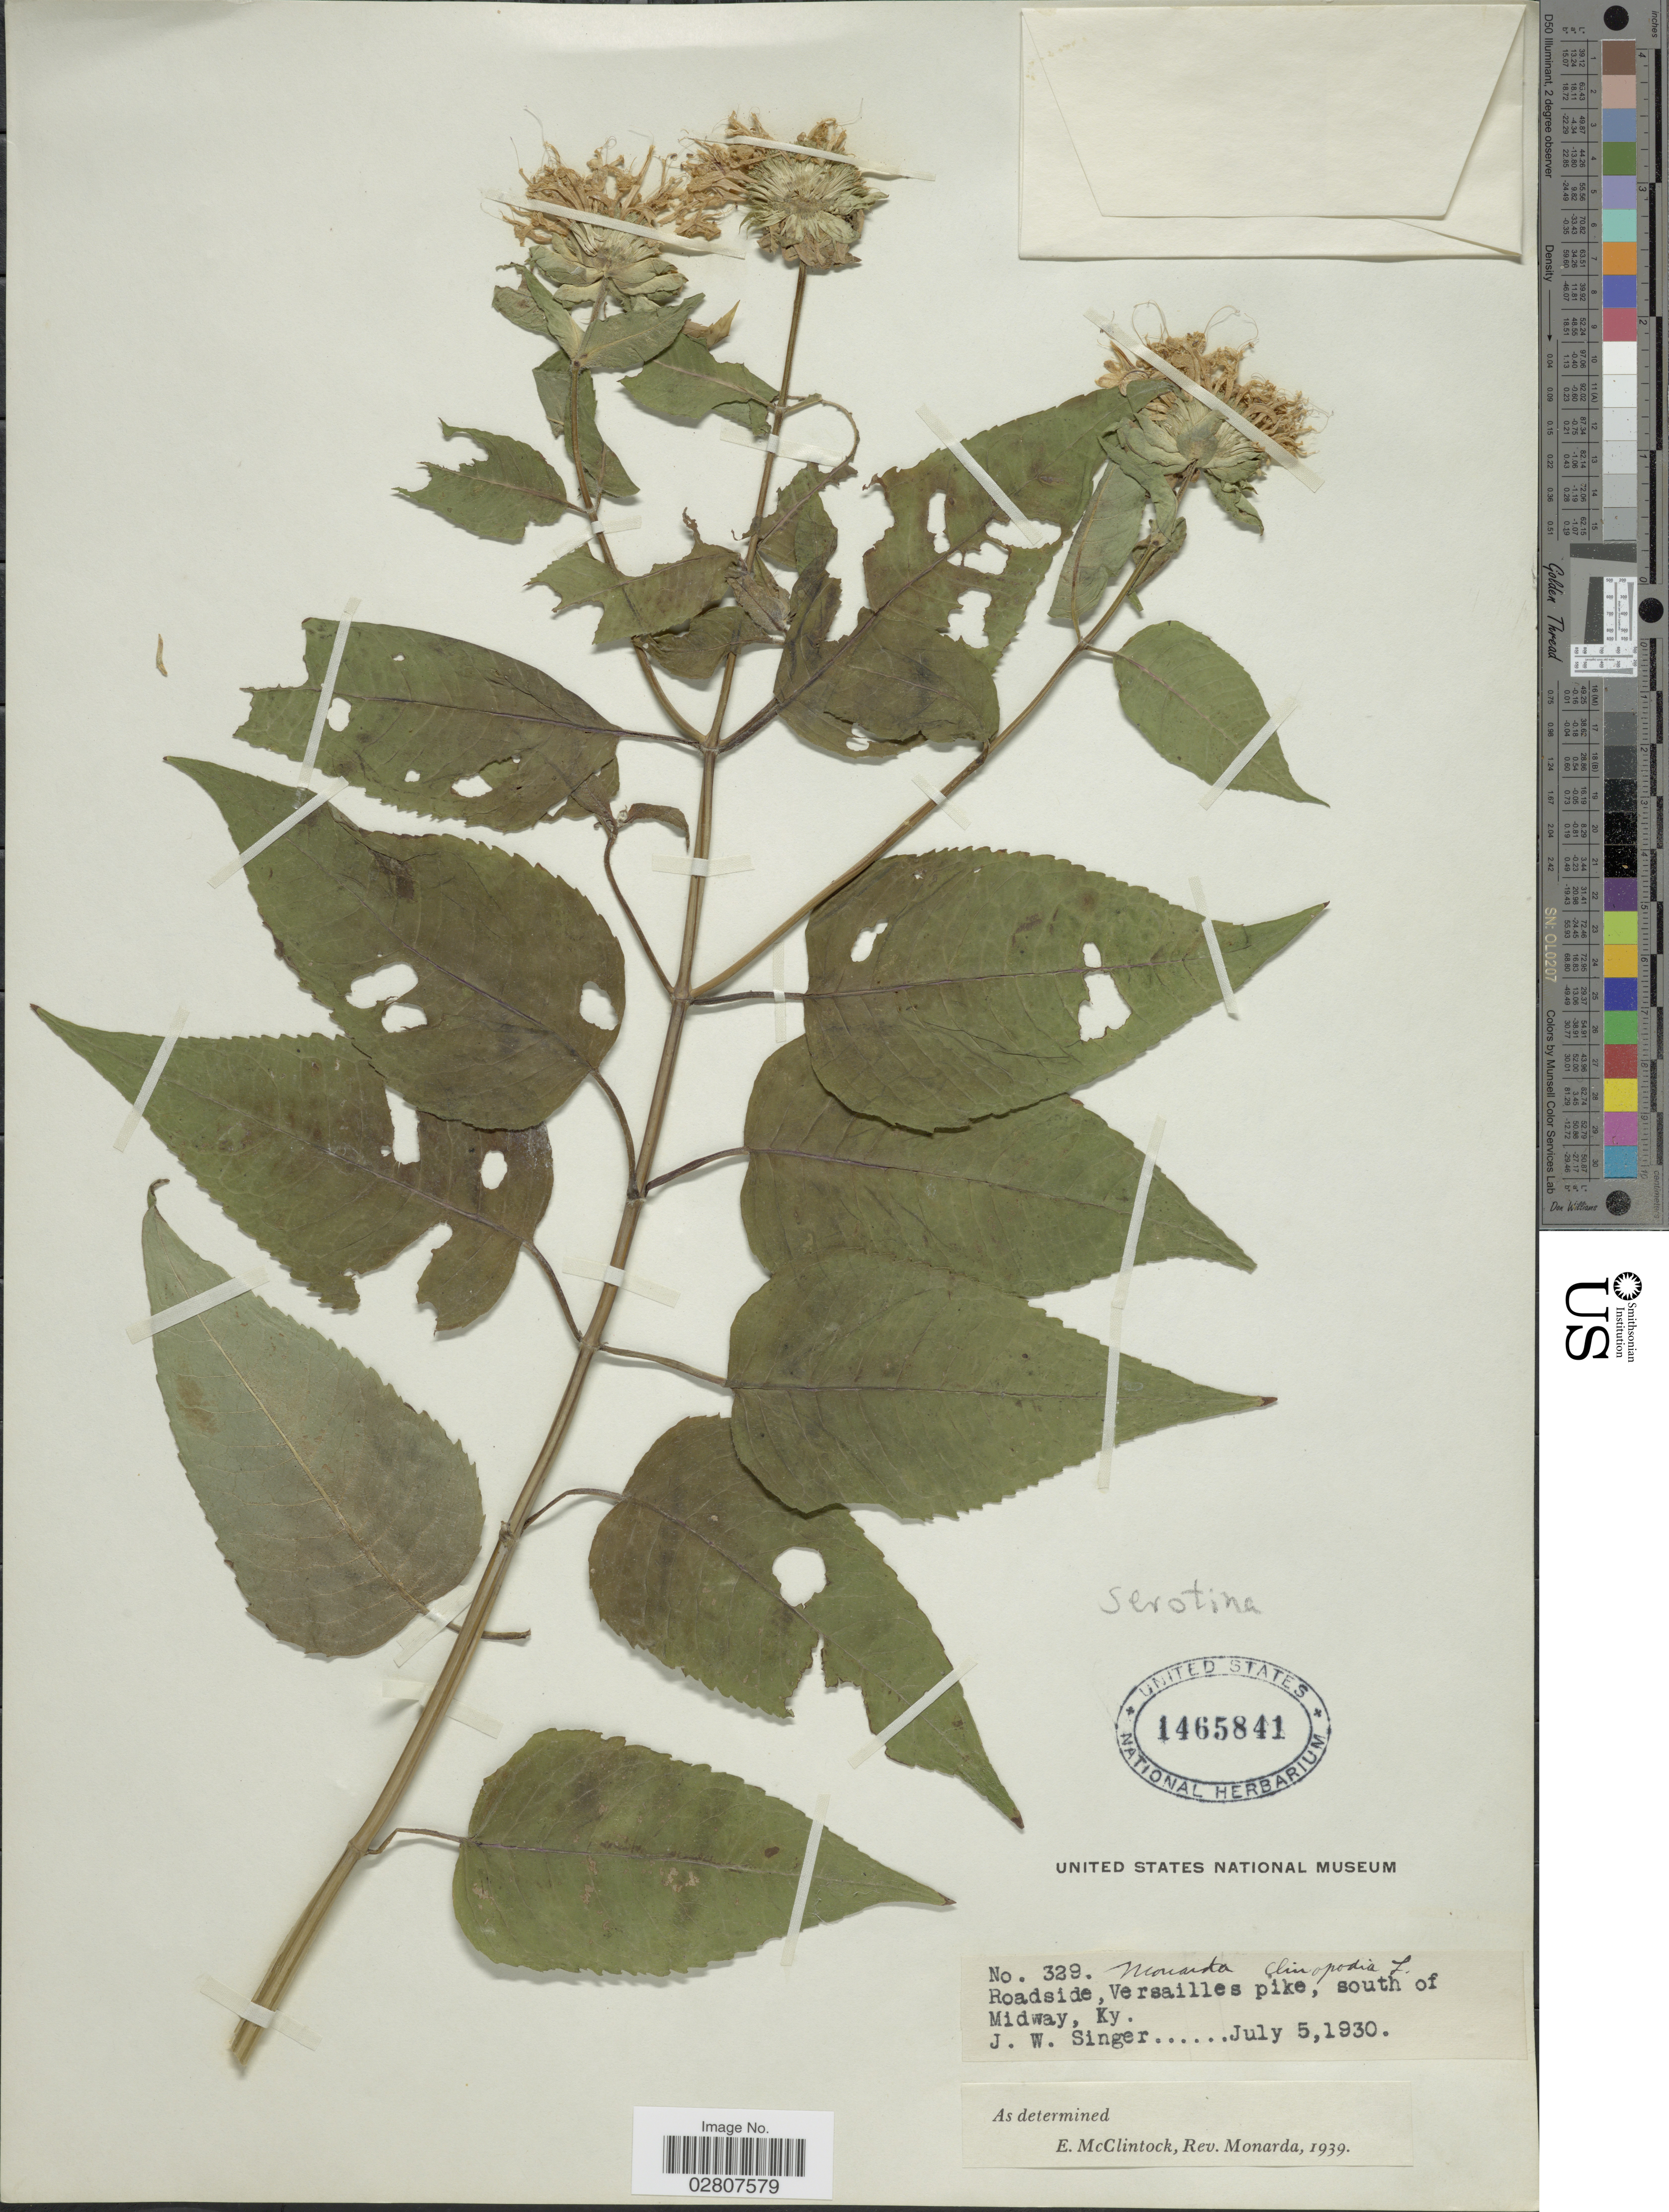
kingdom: Plantae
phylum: Tracheophyta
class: Magnoliopsida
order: Lamiales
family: Lamiaceae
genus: Monarda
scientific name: Monarda clinopodia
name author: L.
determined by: McClintock, E.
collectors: J. EW. Singer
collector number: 329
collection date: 1930-07-05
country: United States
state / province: Kentucky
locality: Roadside, Versailles pike, south of Midway.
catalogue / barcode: US 1465841